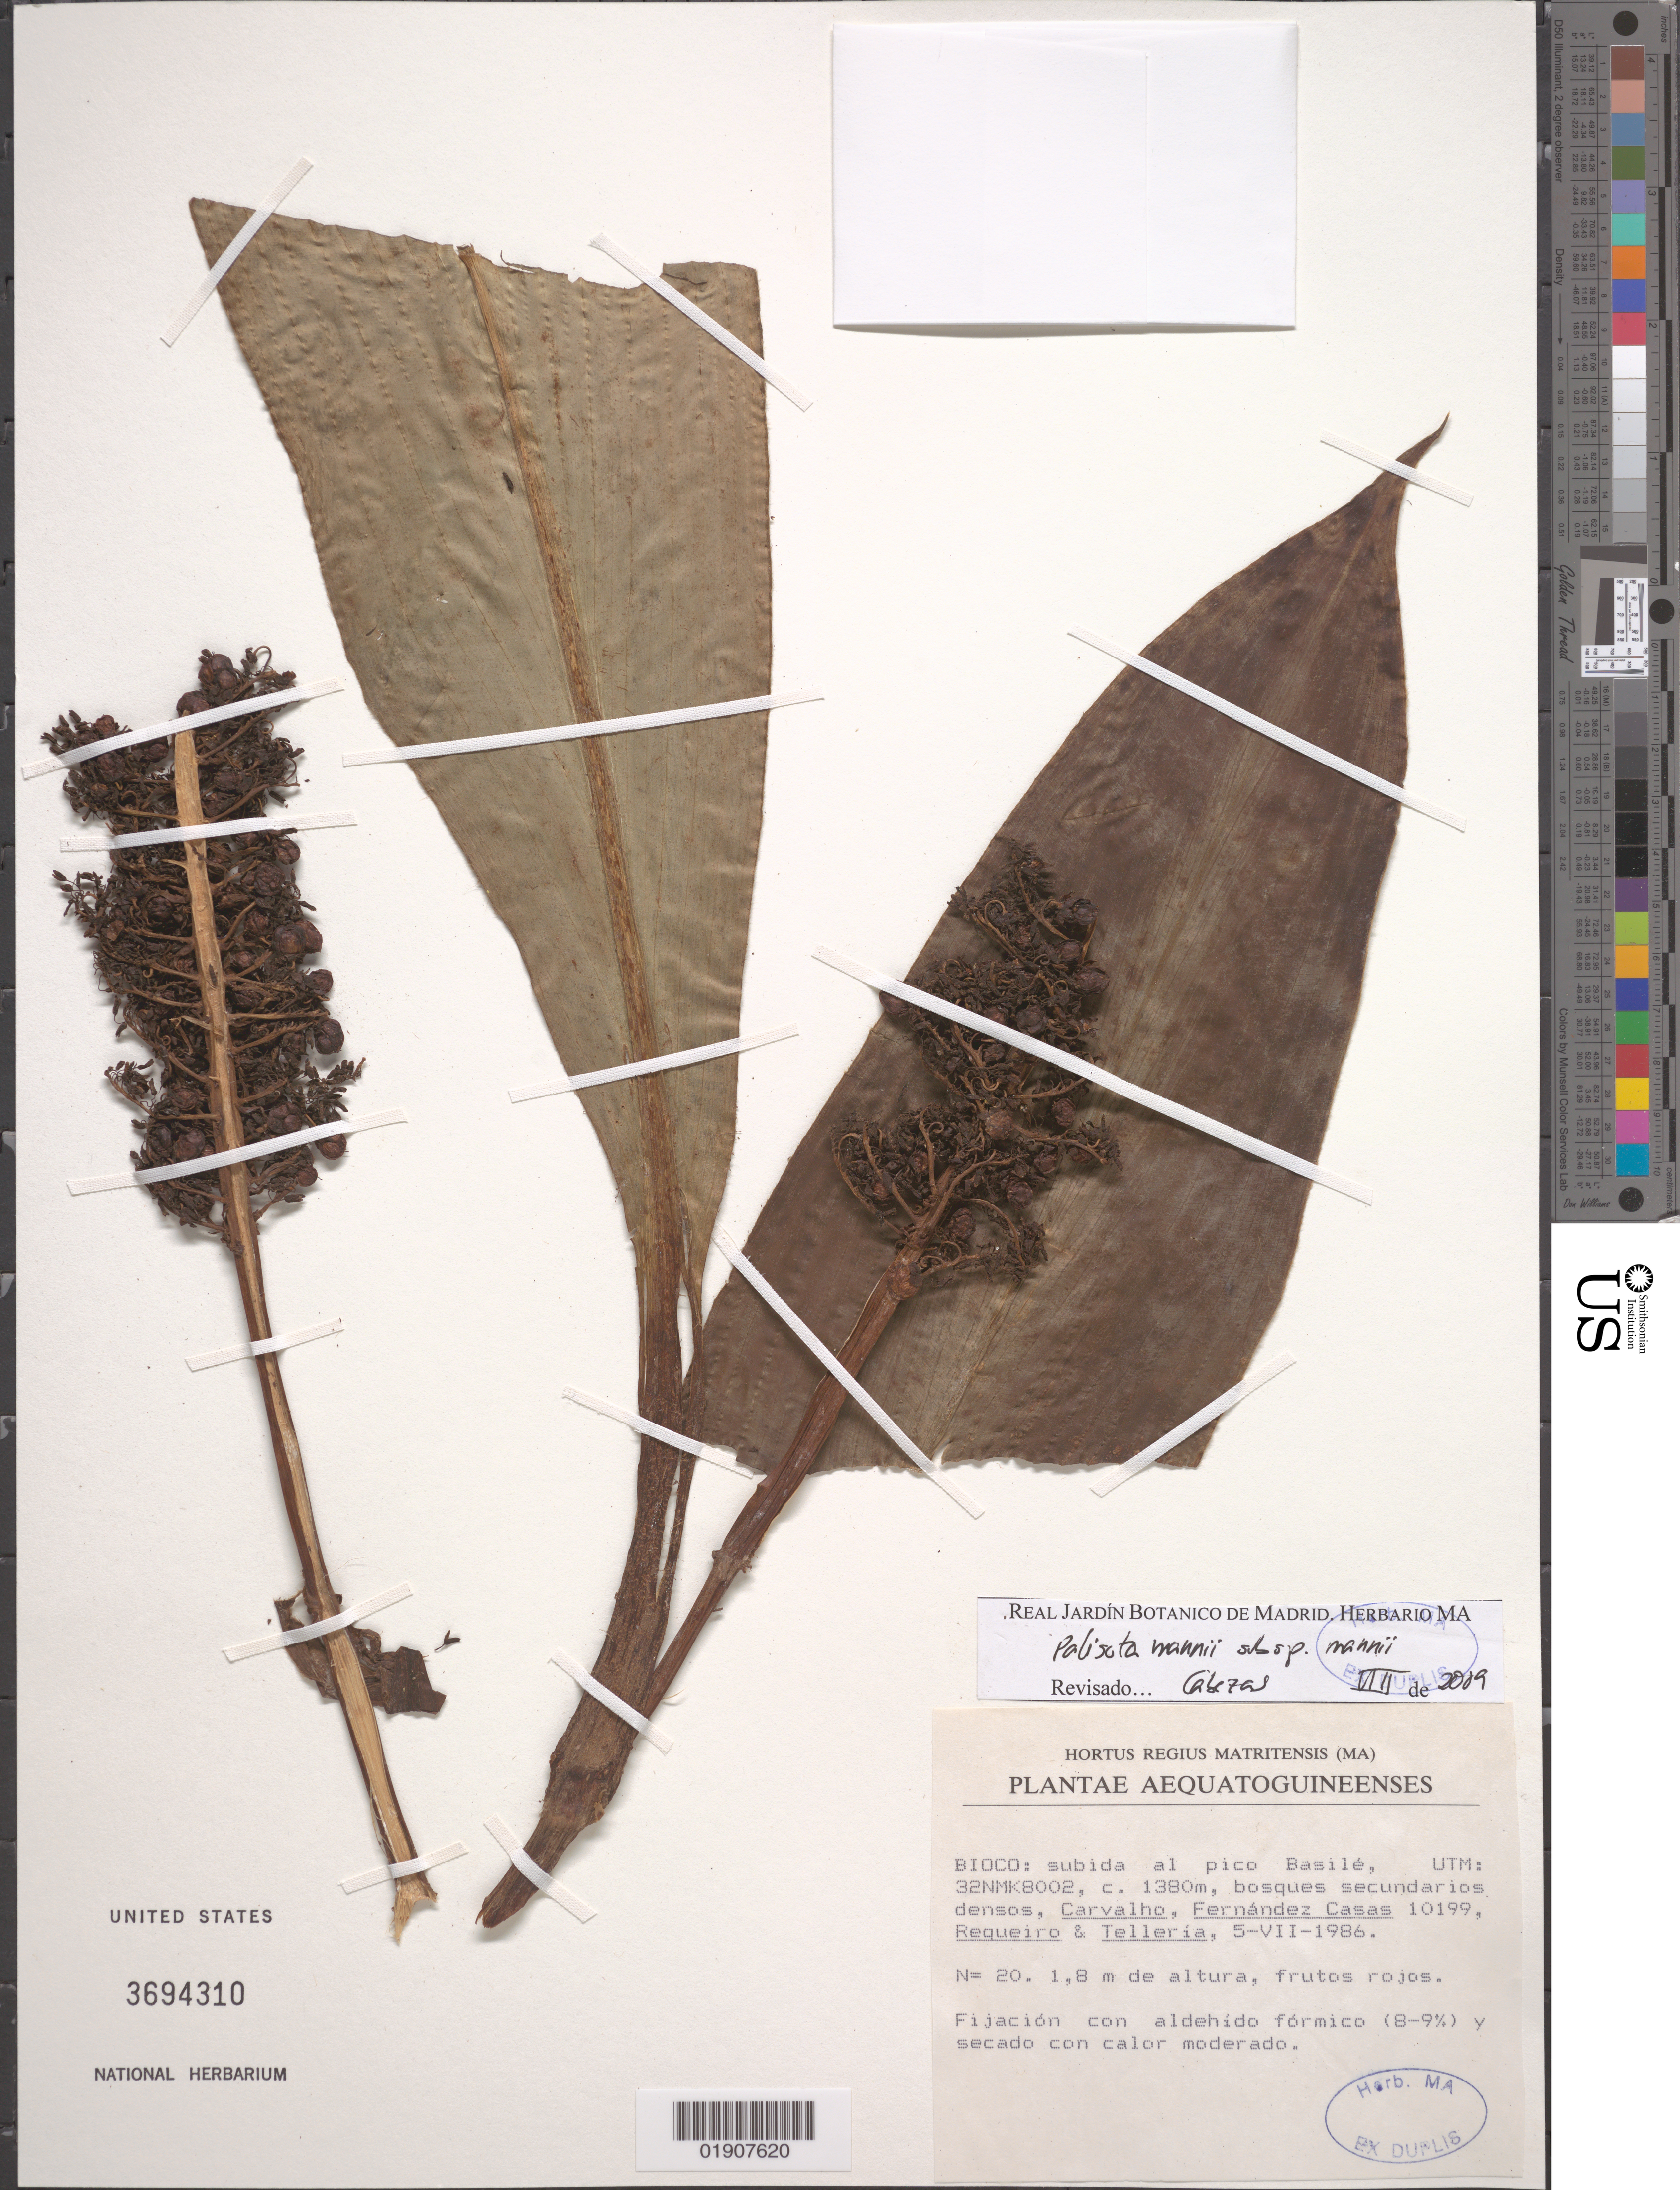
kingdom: Plantae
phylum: Tracheophyta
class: Liliopsida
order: Commelinales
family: Commelinaceae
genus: Palisota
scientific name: Palisota mannii subsp. mannii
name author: C.B. Clarke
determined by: Cabezas, F.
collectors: F. J. Fernández Casas, Carvalho, --, Requeiro, -- & -. Telleria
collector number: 10199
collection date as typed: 05 Jul 1986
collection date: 1986-07-05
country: Equatorial Guinea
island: Bioko Island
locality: Bioco: subida al pico Basile, UTM: 32NMK8002.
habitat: Bosques secundarios densos.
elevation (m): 1380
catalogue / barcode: US 3694310